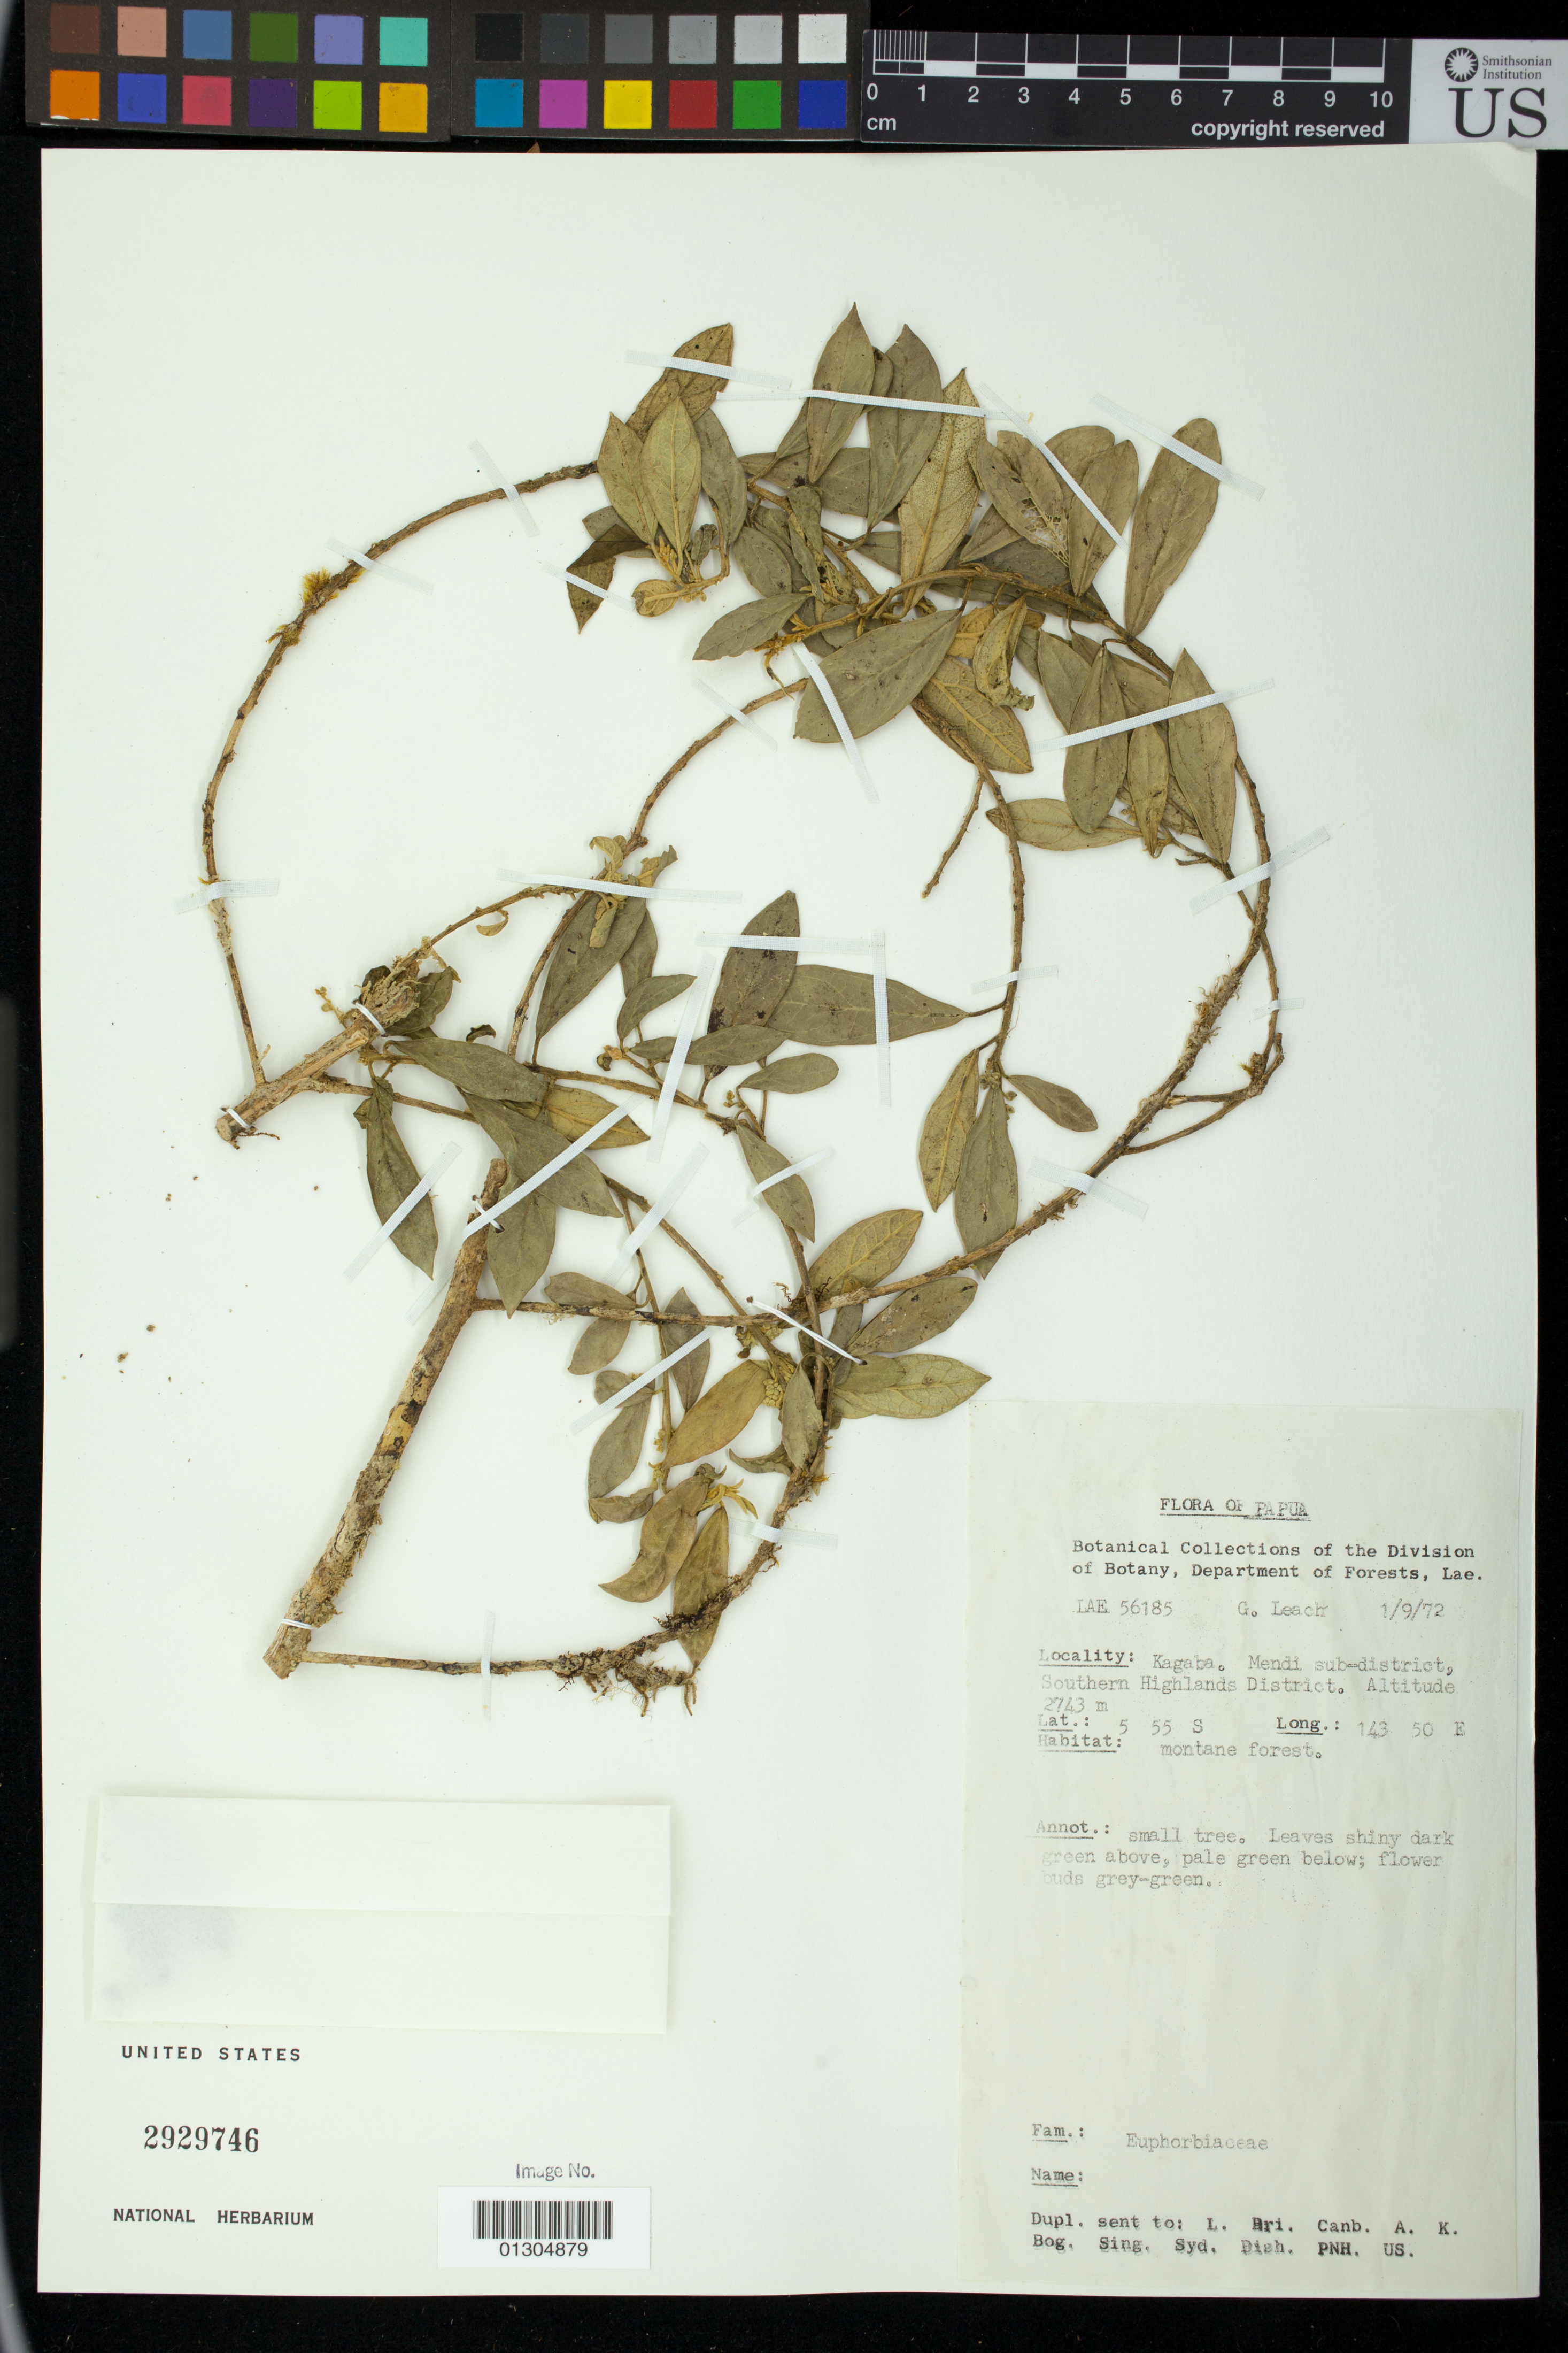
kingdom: Plantae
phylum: Tracheophyta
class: Magnoliopsida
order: Malpighiales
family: Euphorbiaceae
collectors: G. Leach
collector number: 56185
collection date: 1972-09-01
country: Papua New Guinea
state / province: Southern Highlands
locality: Kagaba, Mendi sub-district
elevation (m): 2743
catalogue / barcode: US 2929746